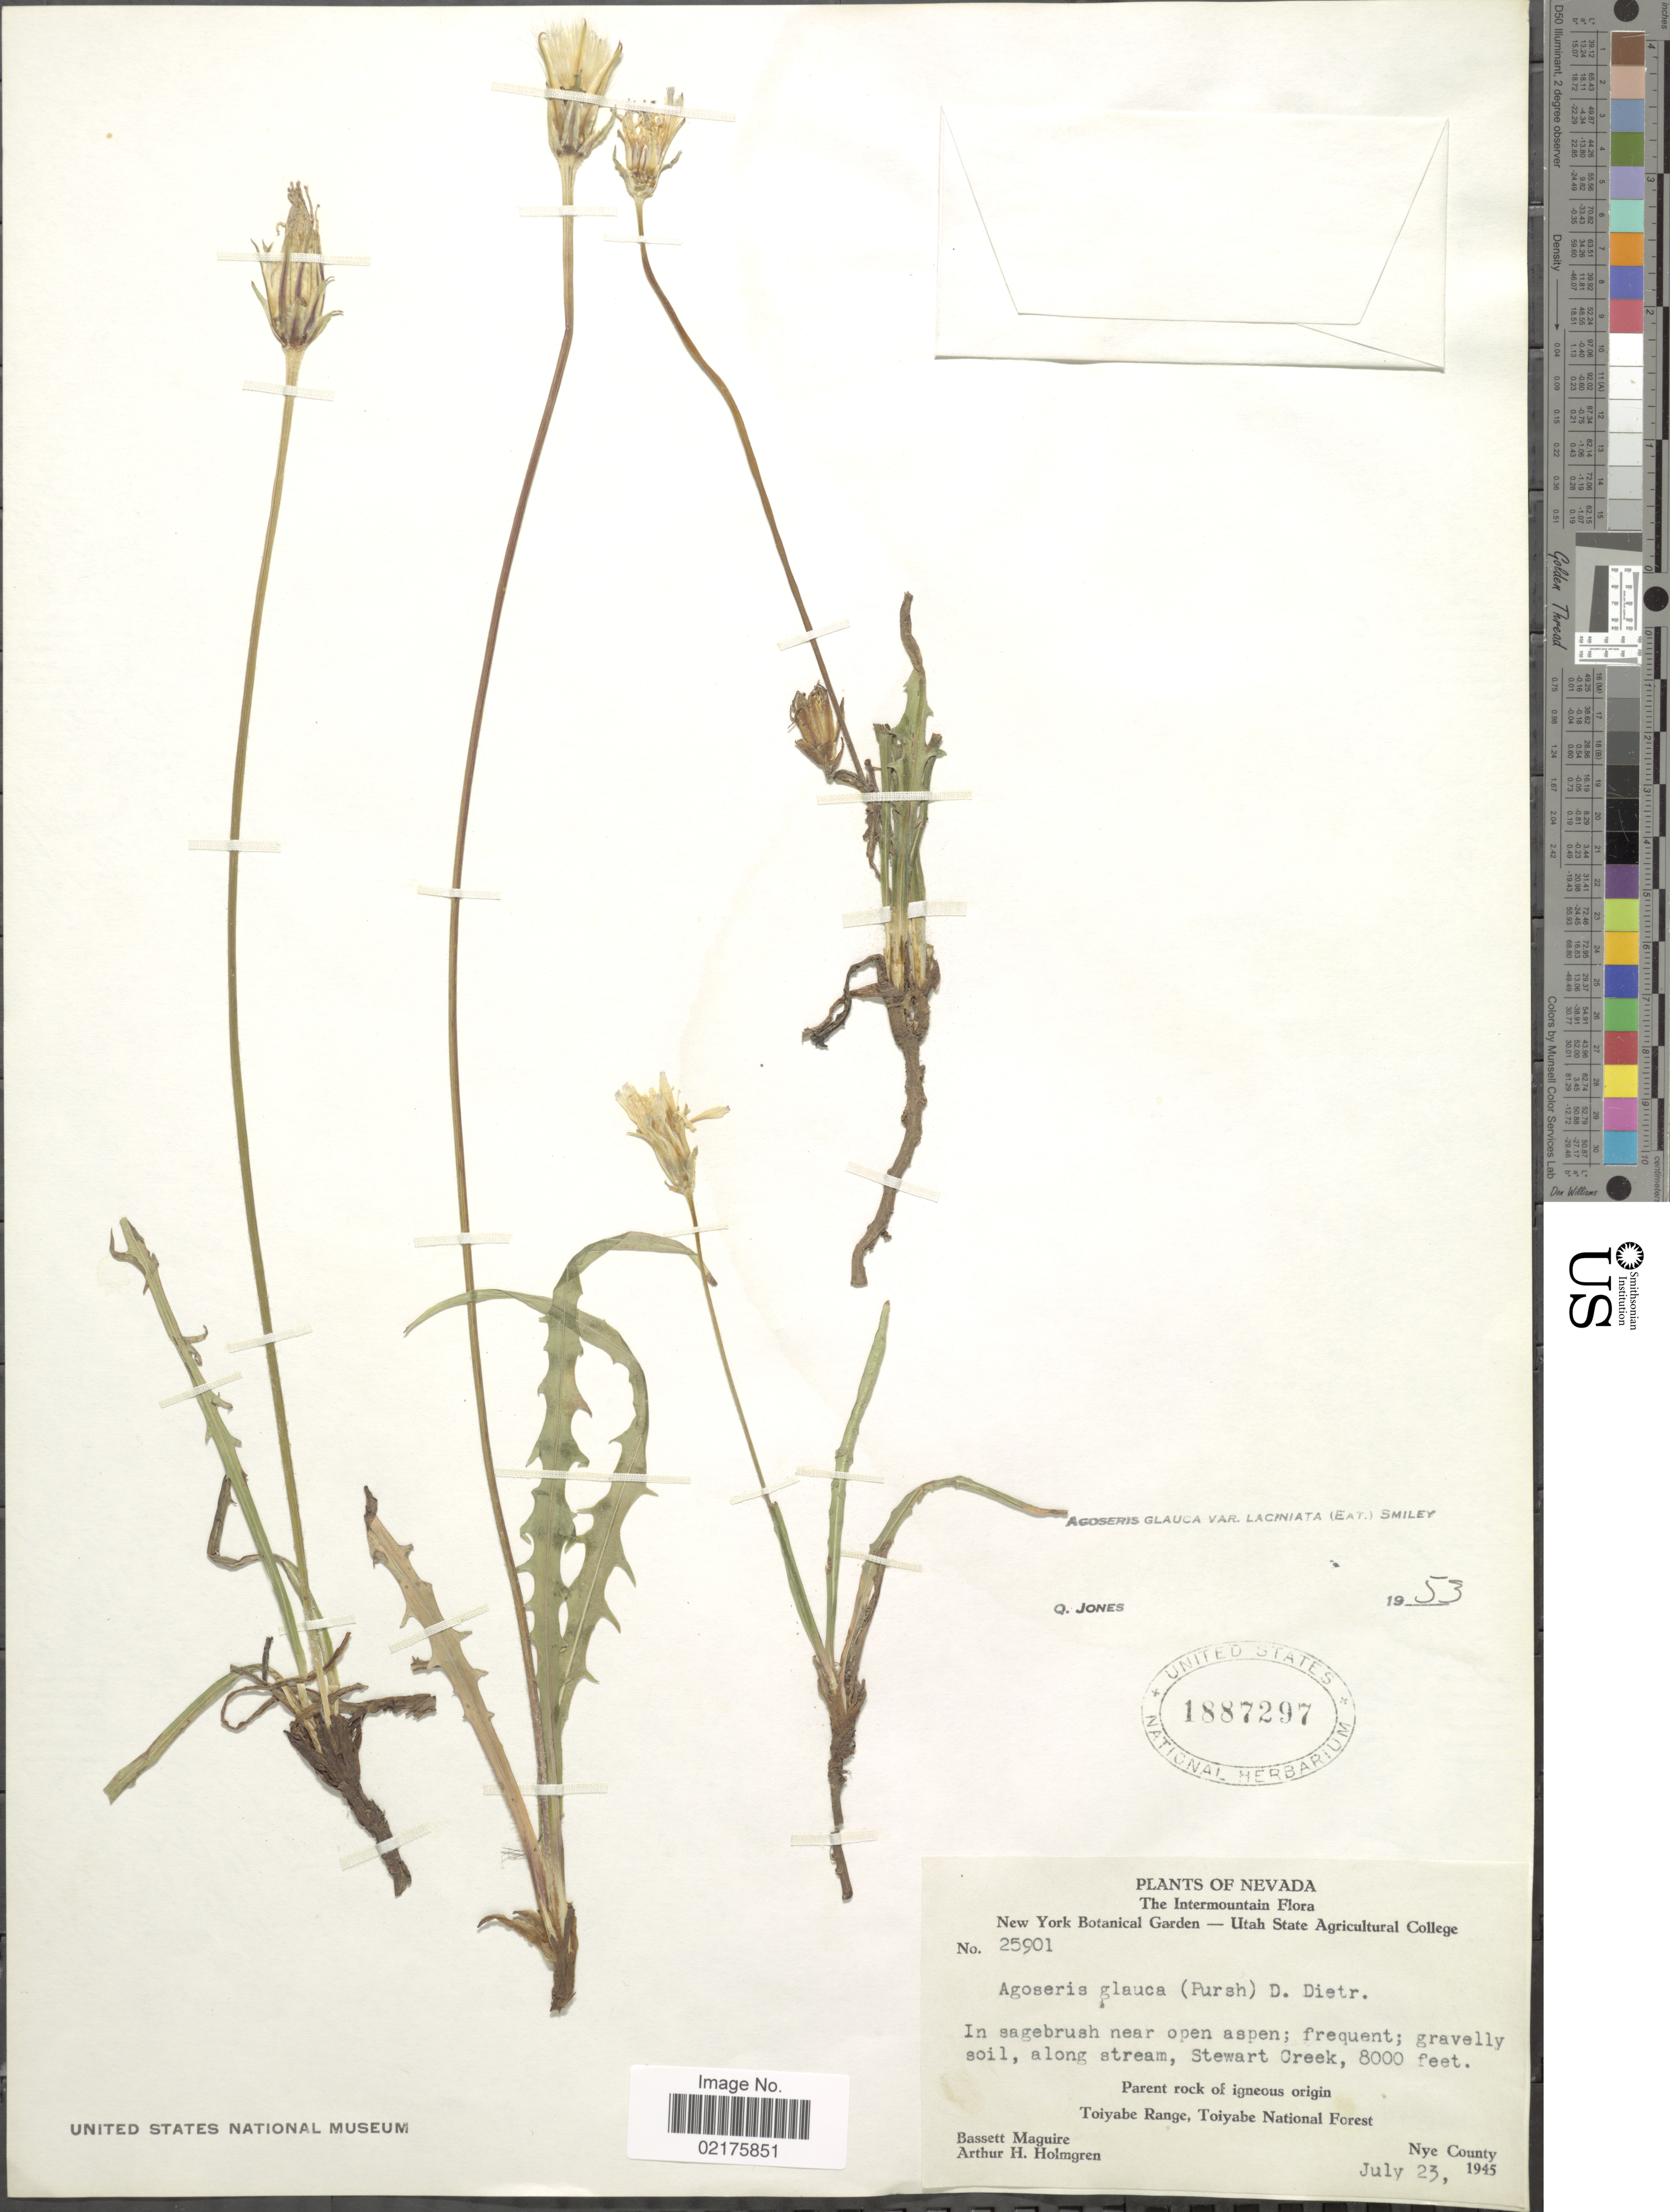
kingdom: Plantae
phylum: Tracheophyta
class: Magnoliopsida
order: Asterales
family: Asteraceae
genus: Agoseris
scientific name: Agoseris parviflora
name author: (Nutt.) D. Dietr.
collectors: B. Maguire & A. H. Holmgren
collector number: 25901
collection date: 1945-07-23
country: United States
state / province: Nevada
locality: The Intermountain, along stream, Stewart Creek, Parent rock of igneous origin, Toiyabe Range, Toiyabe National Forest, Nye County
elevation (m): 2438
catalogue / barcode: US 1887297